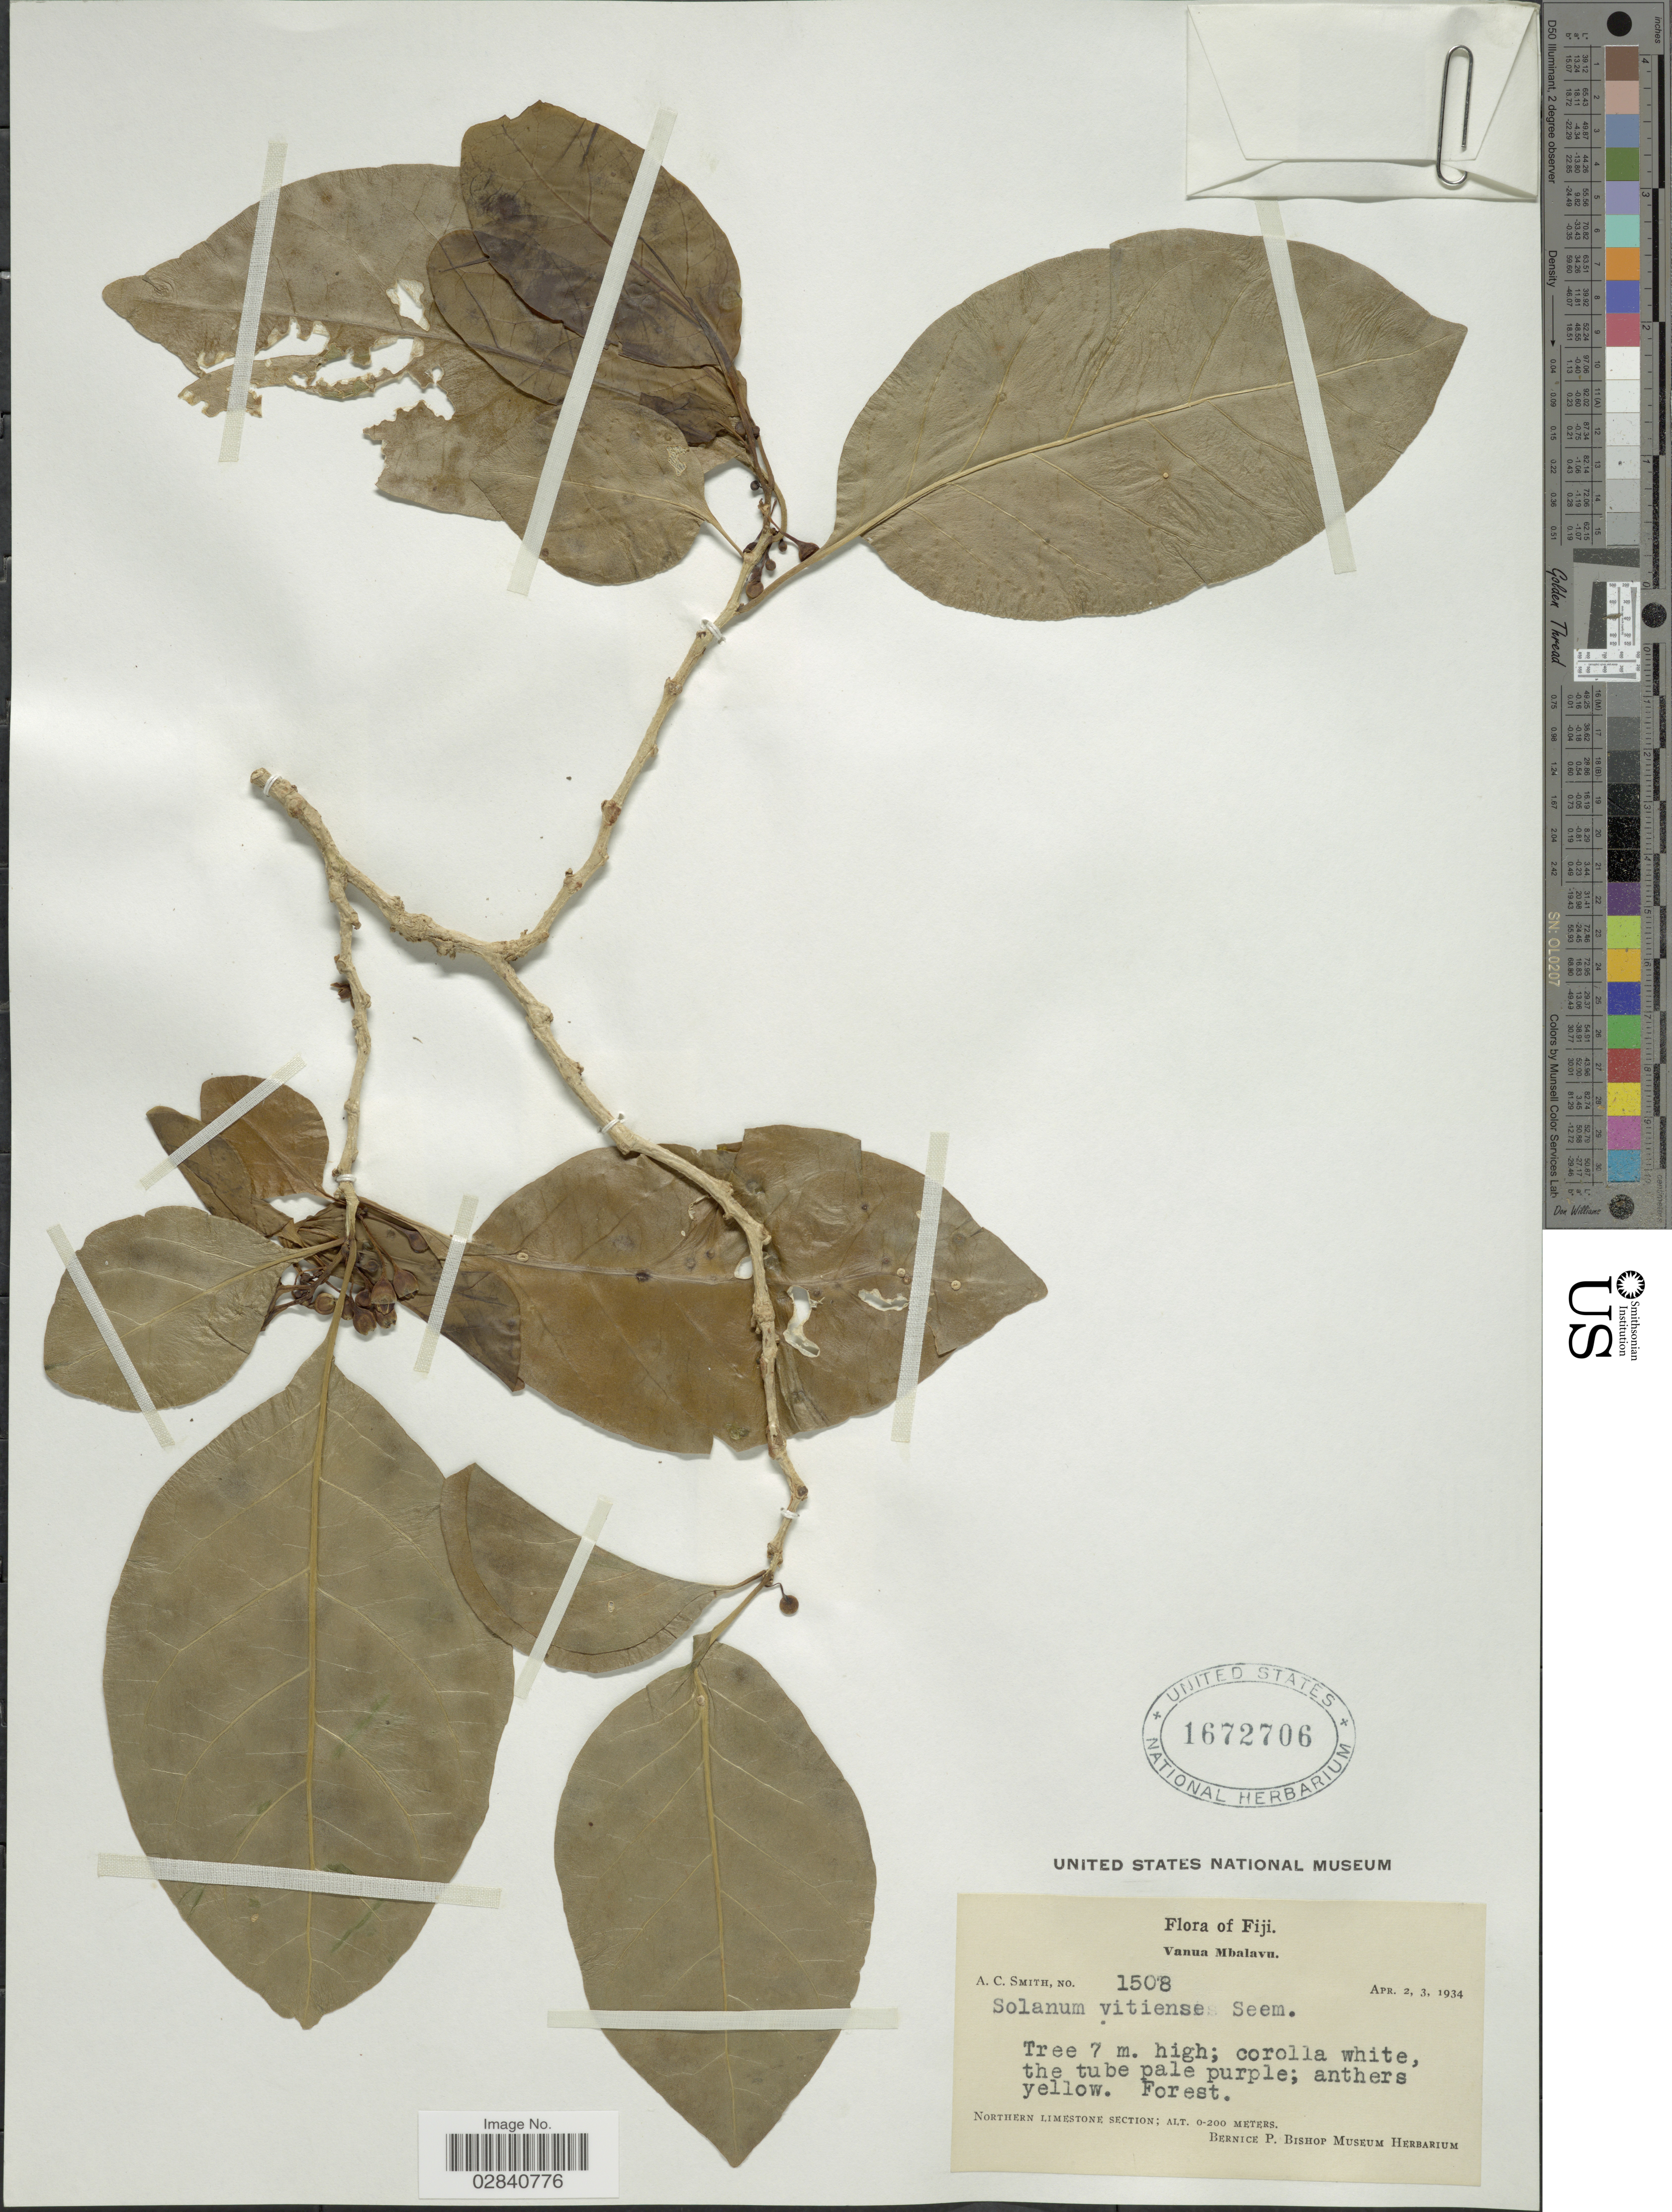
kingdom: Plantae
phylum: Tracheophyta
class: Magnoliopsida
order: Solanales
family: Solanaceae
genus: Lycianthes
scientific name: Lycianthes vitiensis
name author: (Seem.) A.R. Bean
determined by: Knapp, S. D.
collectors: A. C. Smith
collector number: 1508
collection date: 1934-04-02/1934-04-03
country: Fiji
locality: Vanua Mbalavu. Northern Limestone Section.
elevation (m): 0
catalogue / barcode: US 1672706